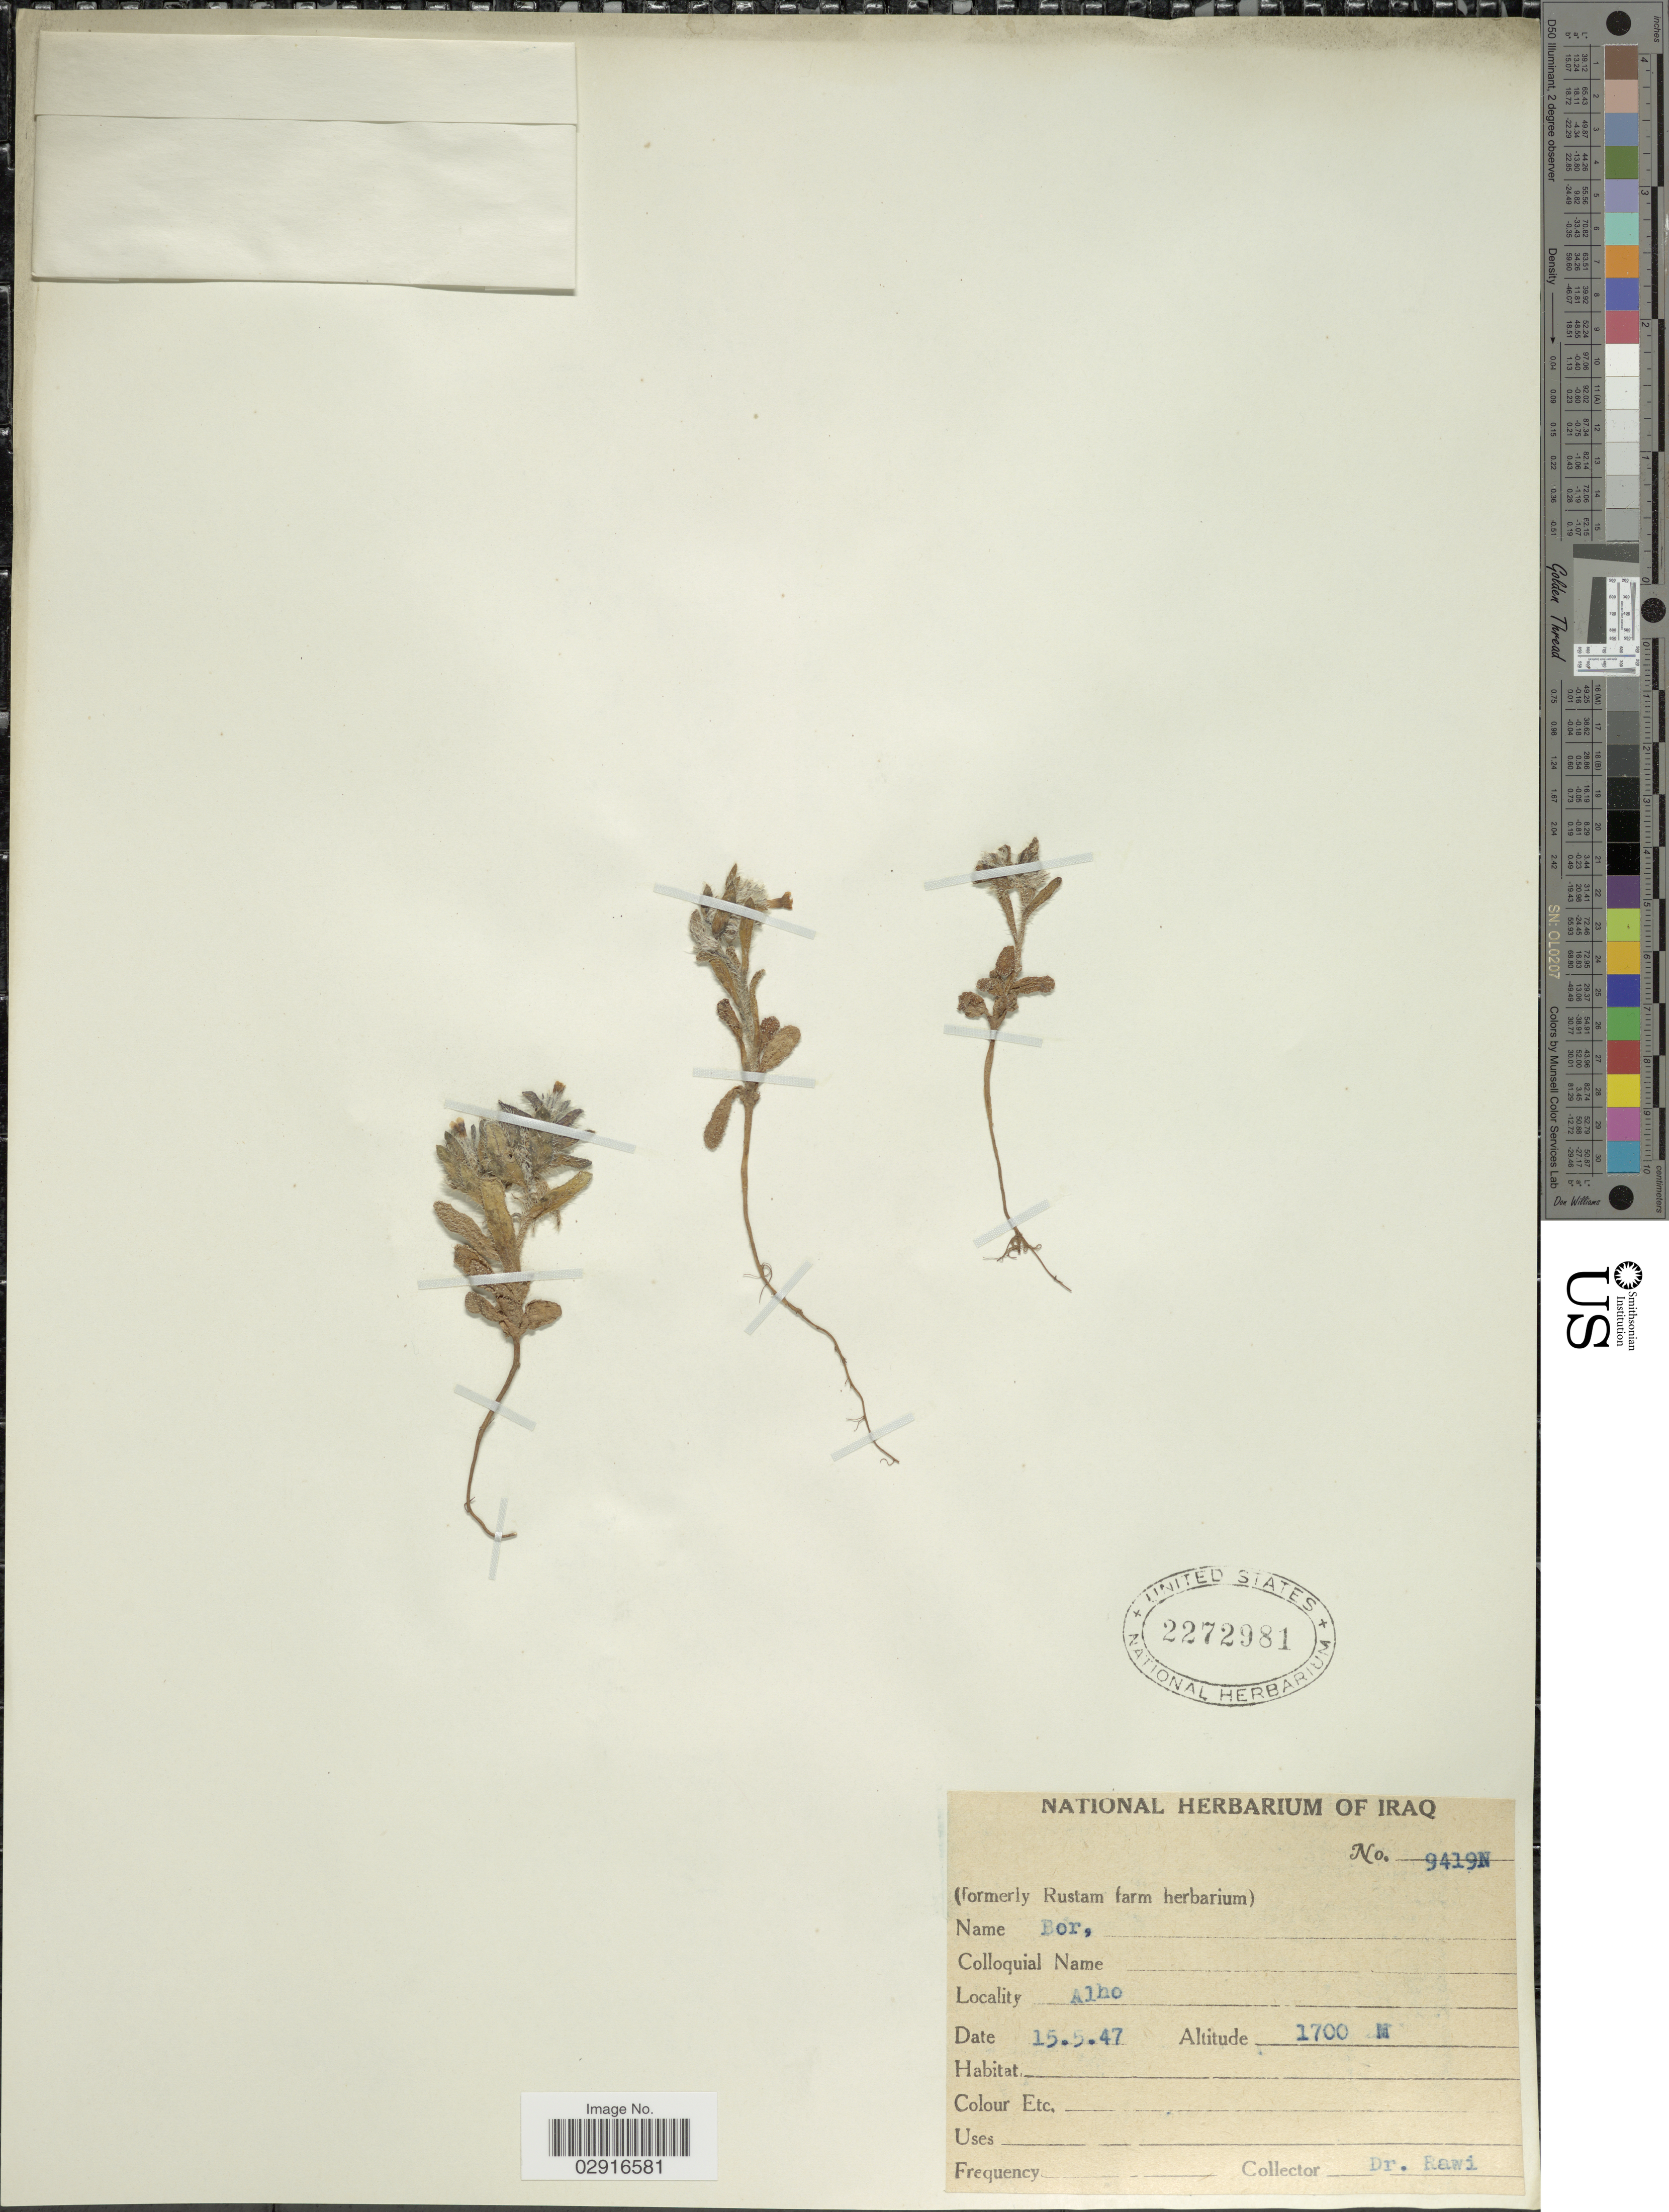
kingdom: Plantae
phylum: Tracheophyta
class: Magnoliopsida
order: Boraginales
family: Boraginaceae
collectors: -. Rawi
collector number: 9419N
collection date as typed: Transcribed d/m/y: 15/5/47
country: Iraq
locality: Alho.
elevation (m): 1700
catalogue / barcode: US 2272981